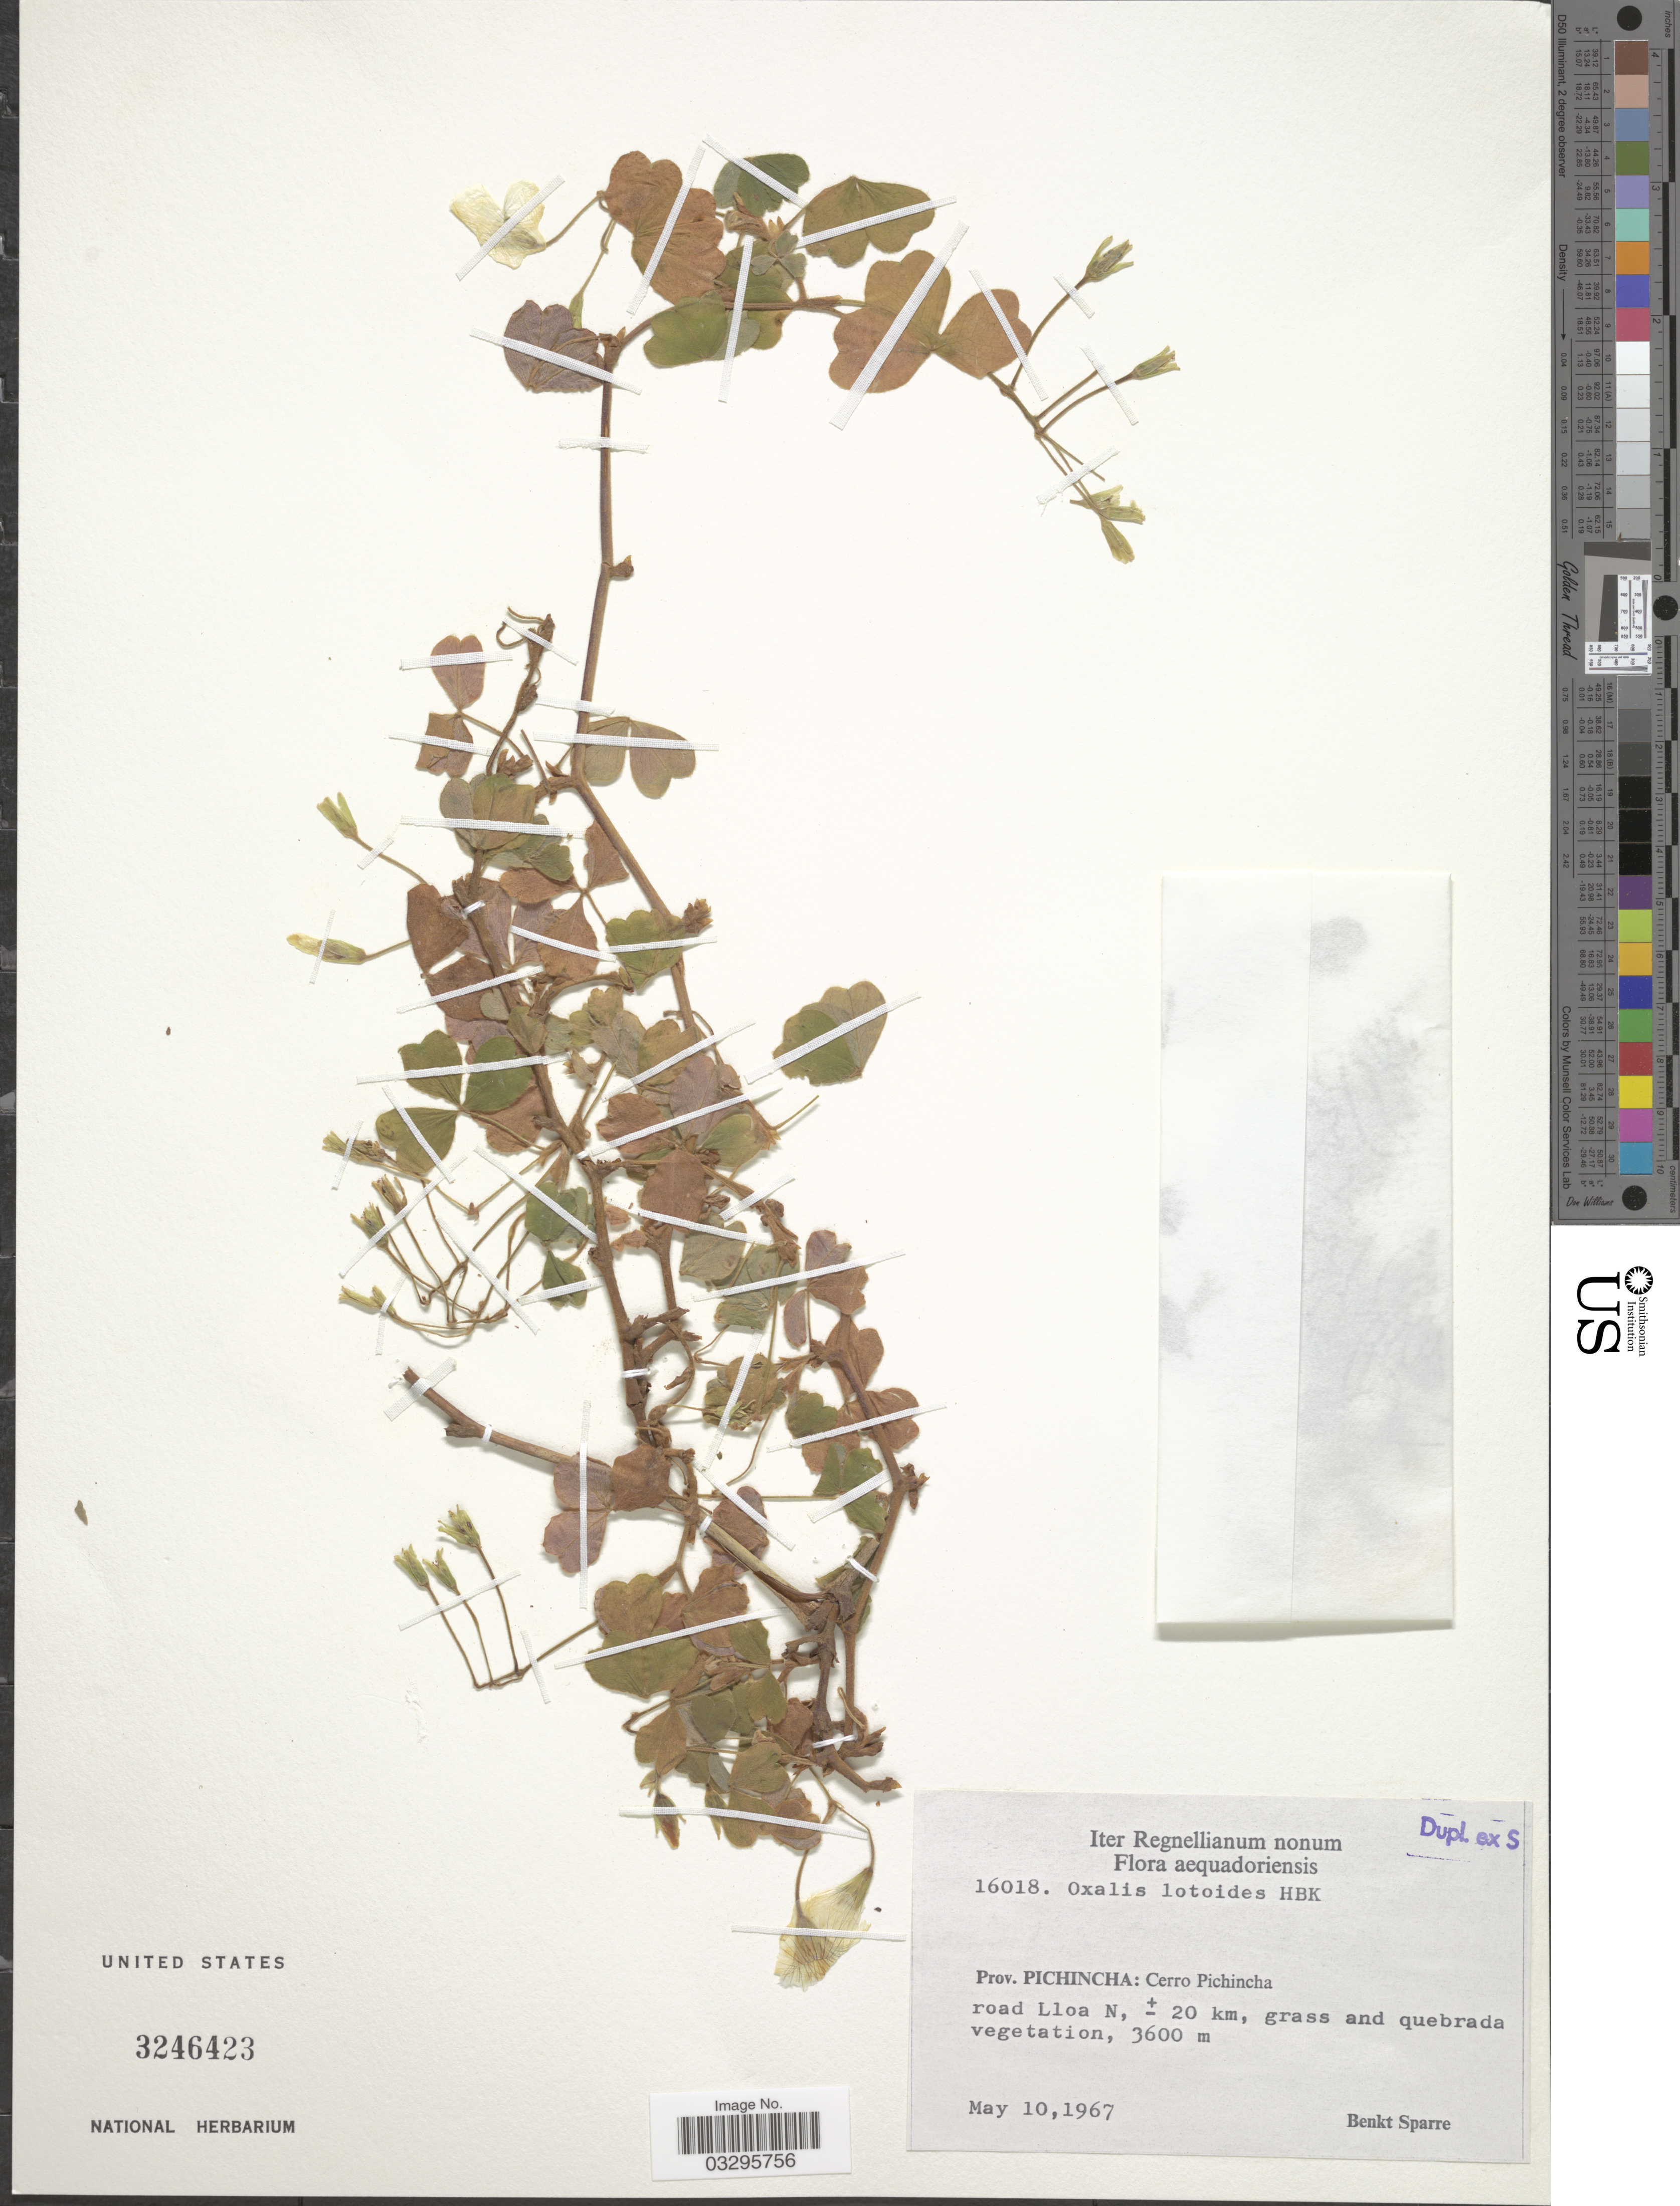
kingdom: Plantae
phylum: Tracheophyta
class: Magnoliopsida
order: Oxalidales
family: Oxalidaceae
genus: Oxalis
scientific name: Oxalis lotoides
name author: Kunth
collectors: B. Sparre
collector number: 16018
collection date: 1967-05-10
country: Ecuador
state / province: Pichincha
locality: Cerro Pichincha, road Lloa N, ± 20 km.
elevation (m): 3600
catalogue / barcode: US 3246423